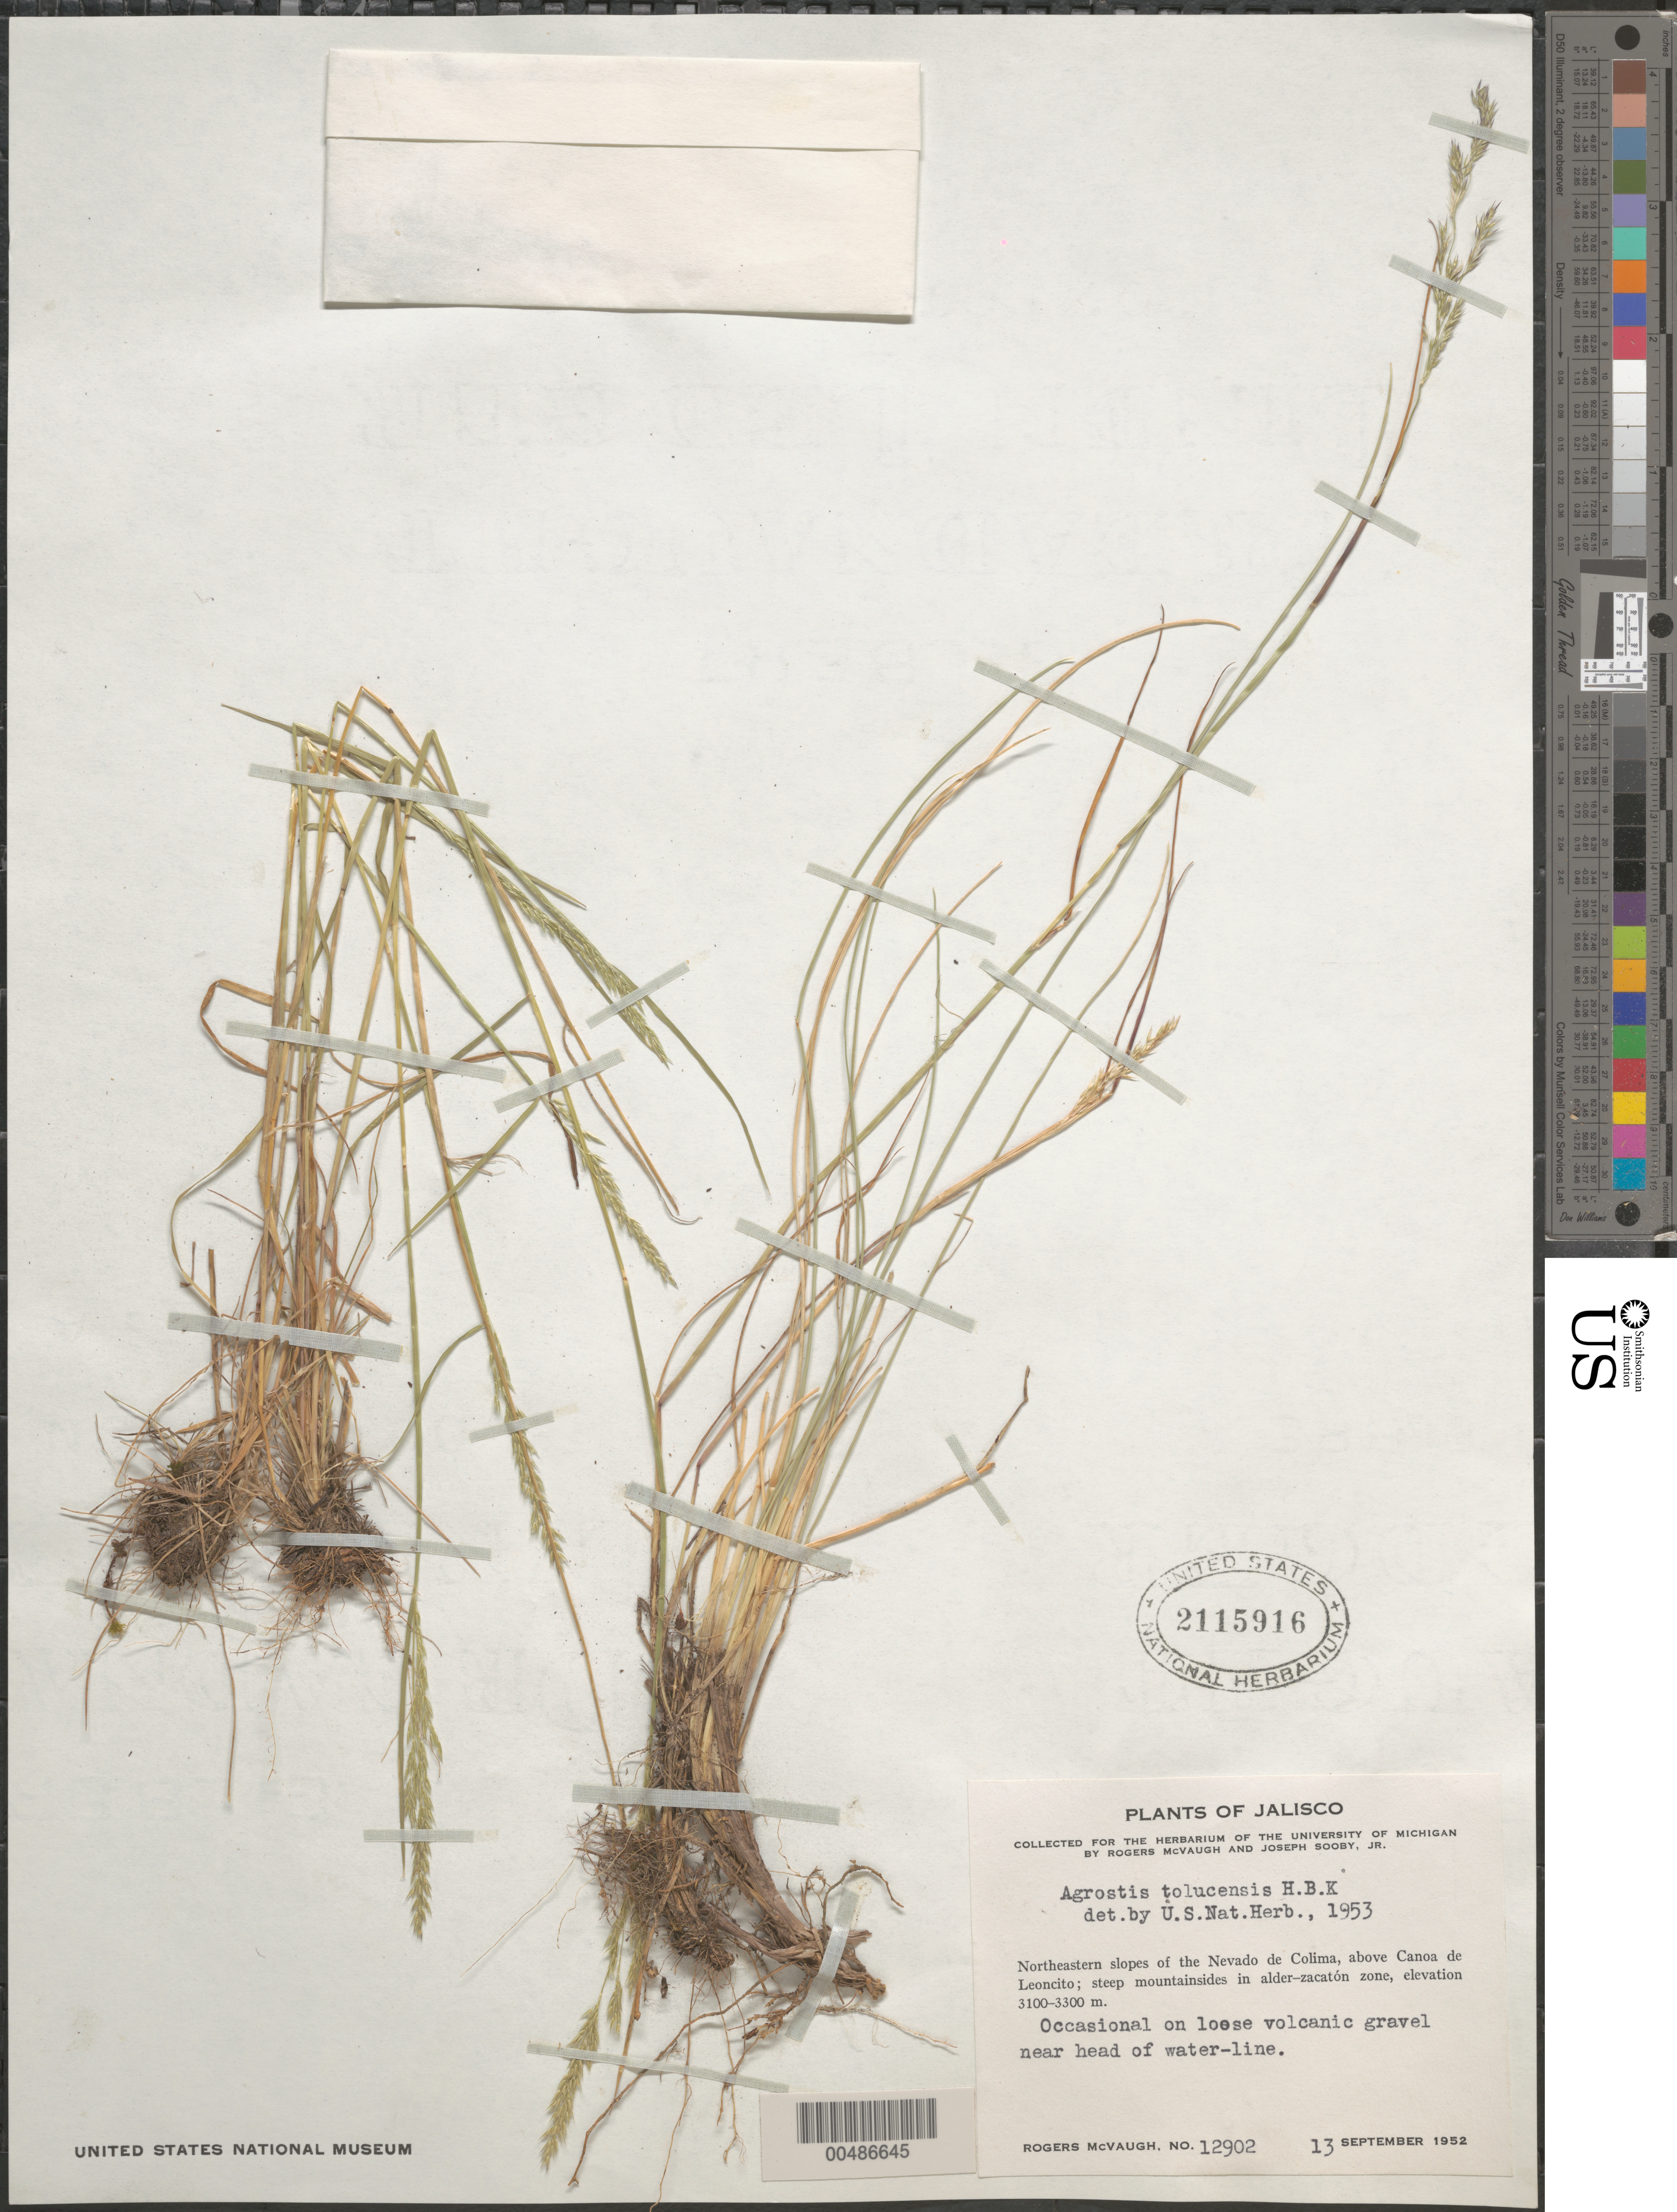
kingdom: Plantae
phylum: Tracheophyta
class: Liliopsida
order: Poales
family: Poaceae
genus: Agrostis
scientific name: Agrostis tolucensis Kunth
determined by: U.S. National Herbarium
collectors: R. McVaugh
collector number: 12902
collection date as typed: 13 Sep 1952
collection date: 1952-09-13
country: Mexico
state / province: Jalisco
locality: NE slopes of the Nevado de Colima, above Canoa de Leoncito.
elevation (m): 3100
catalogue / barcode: US 2115916